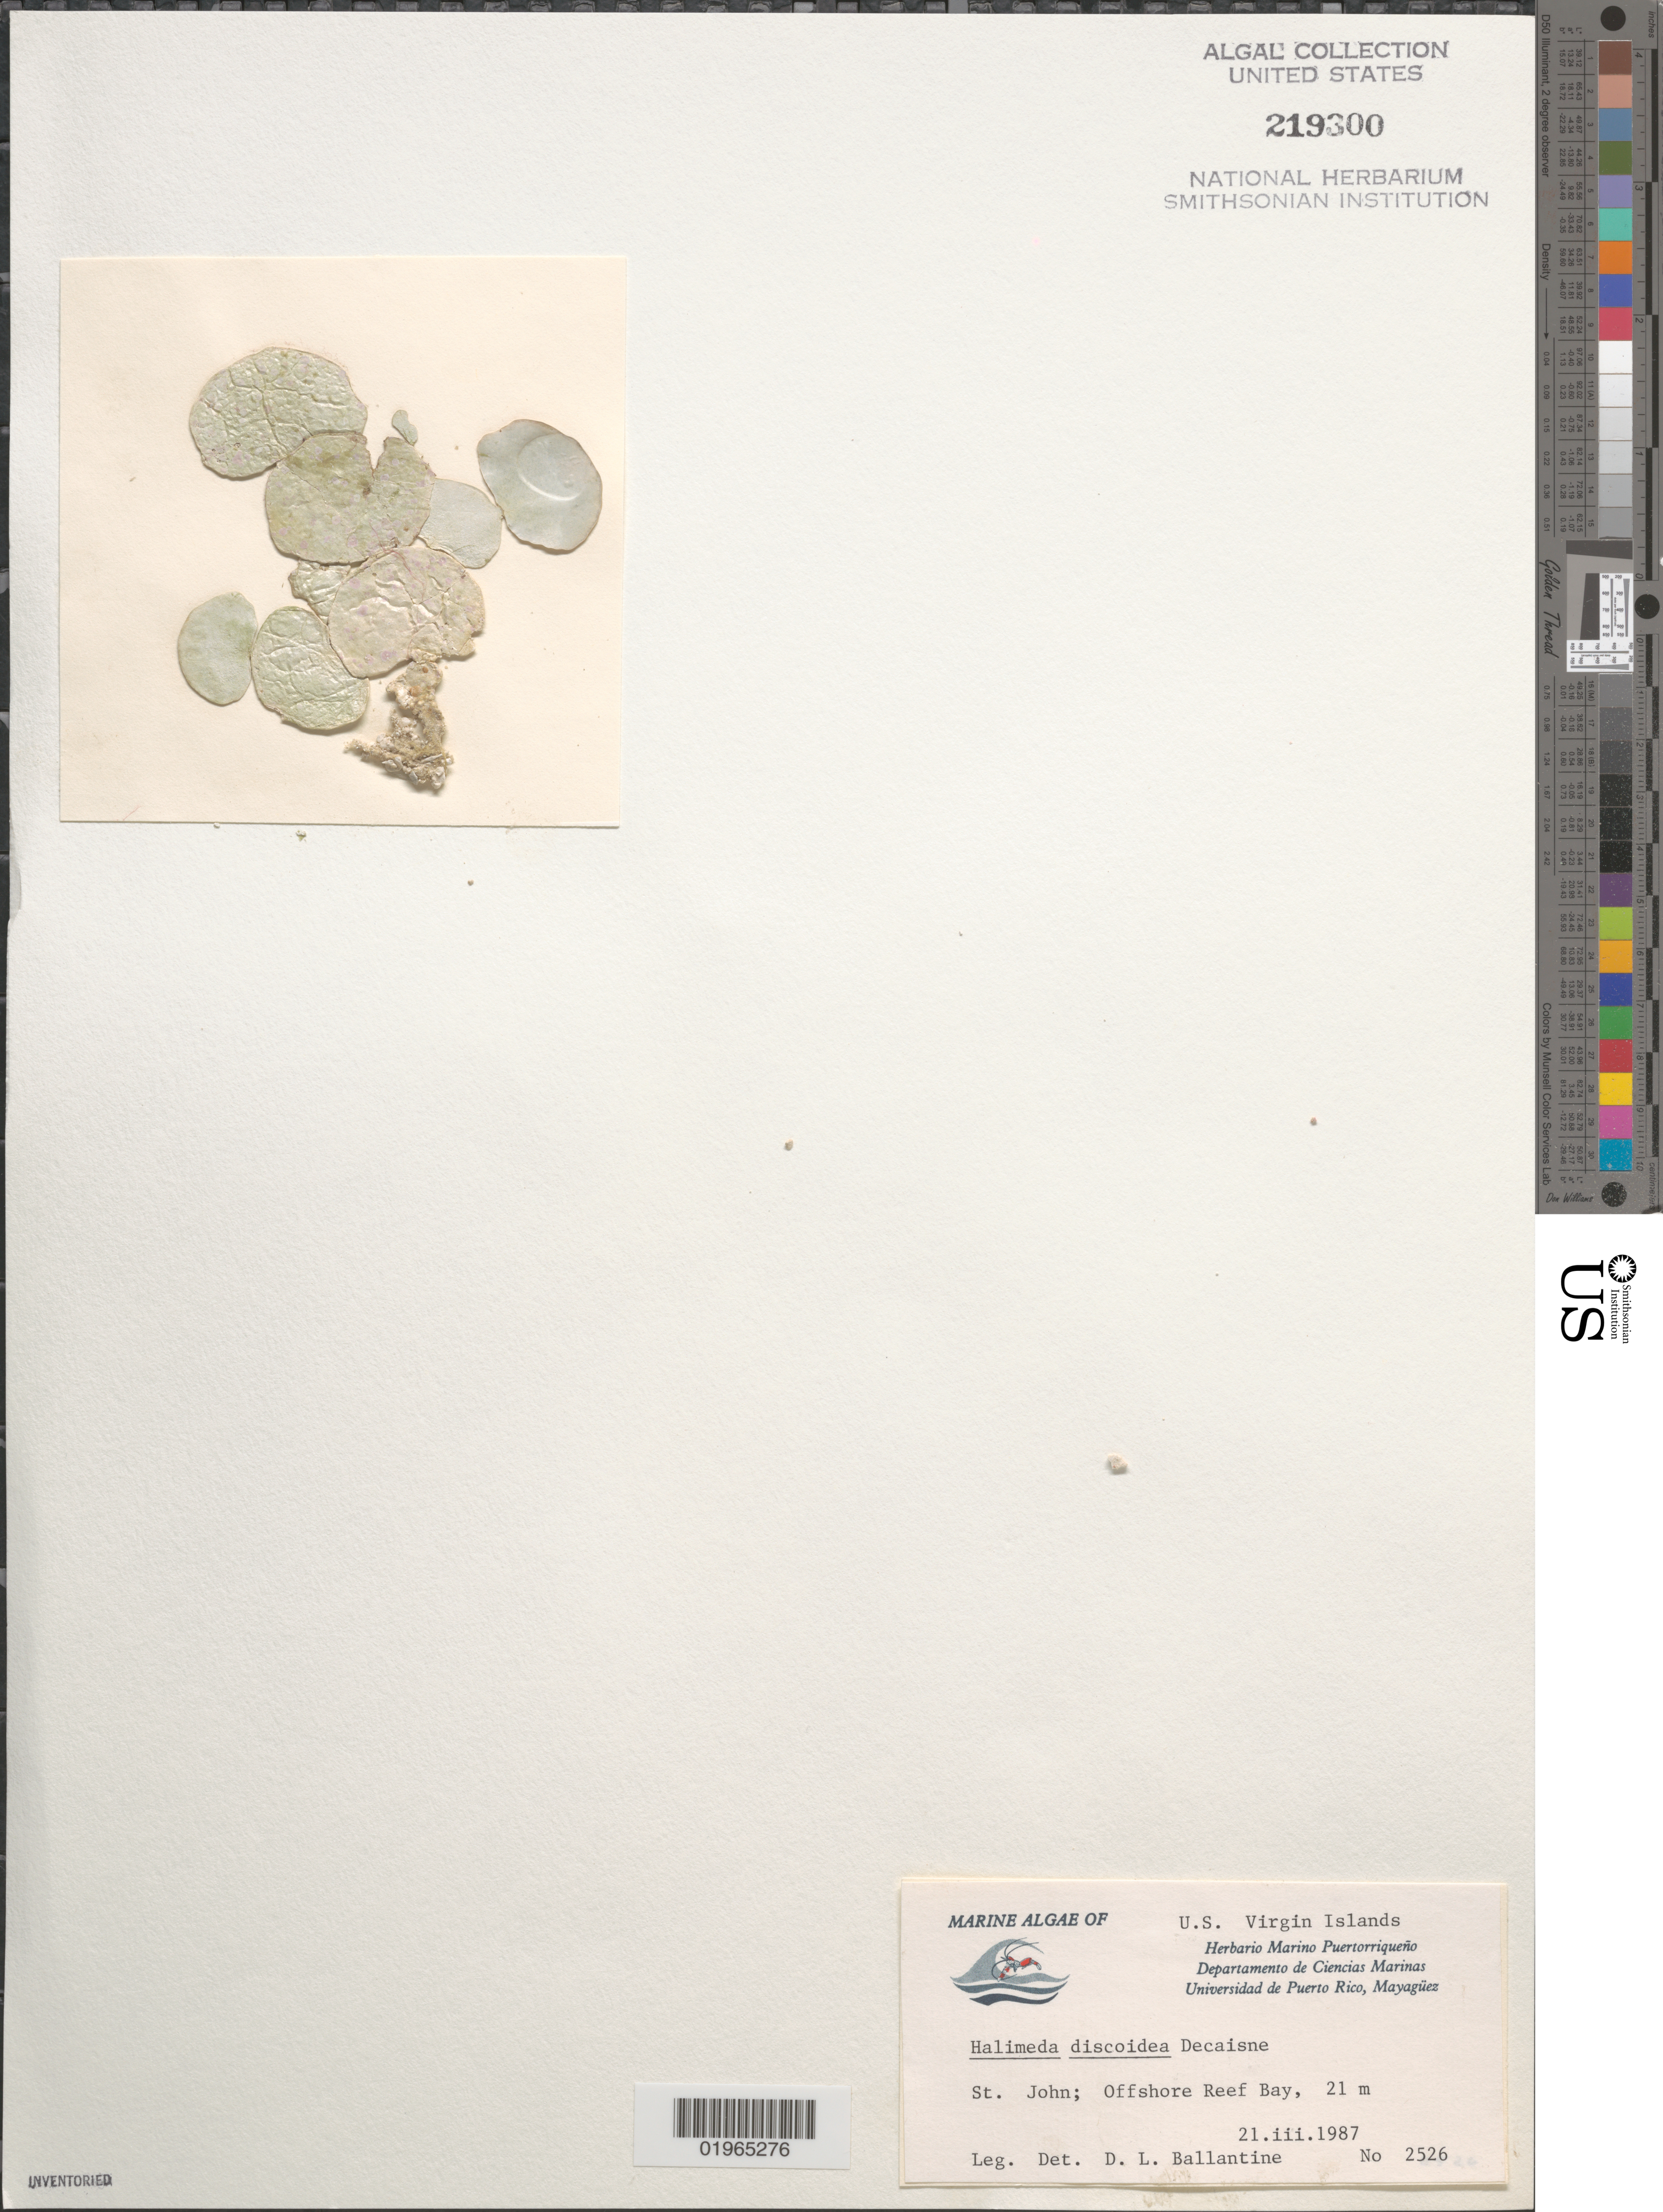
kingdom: Plantae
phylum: Chlorophyta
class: Ulvophyceae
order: Bryopsidales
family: Halimedaceae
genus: Halimeda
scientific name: Halimeda discoidea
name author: Decne.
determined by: Ballantine, D. L.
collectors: D.L. Ballantine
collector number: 2526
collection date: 1987-03-21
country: U.S. Virgin Islands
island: St. John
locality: Offshore Reef Bay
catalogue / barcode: US 219300